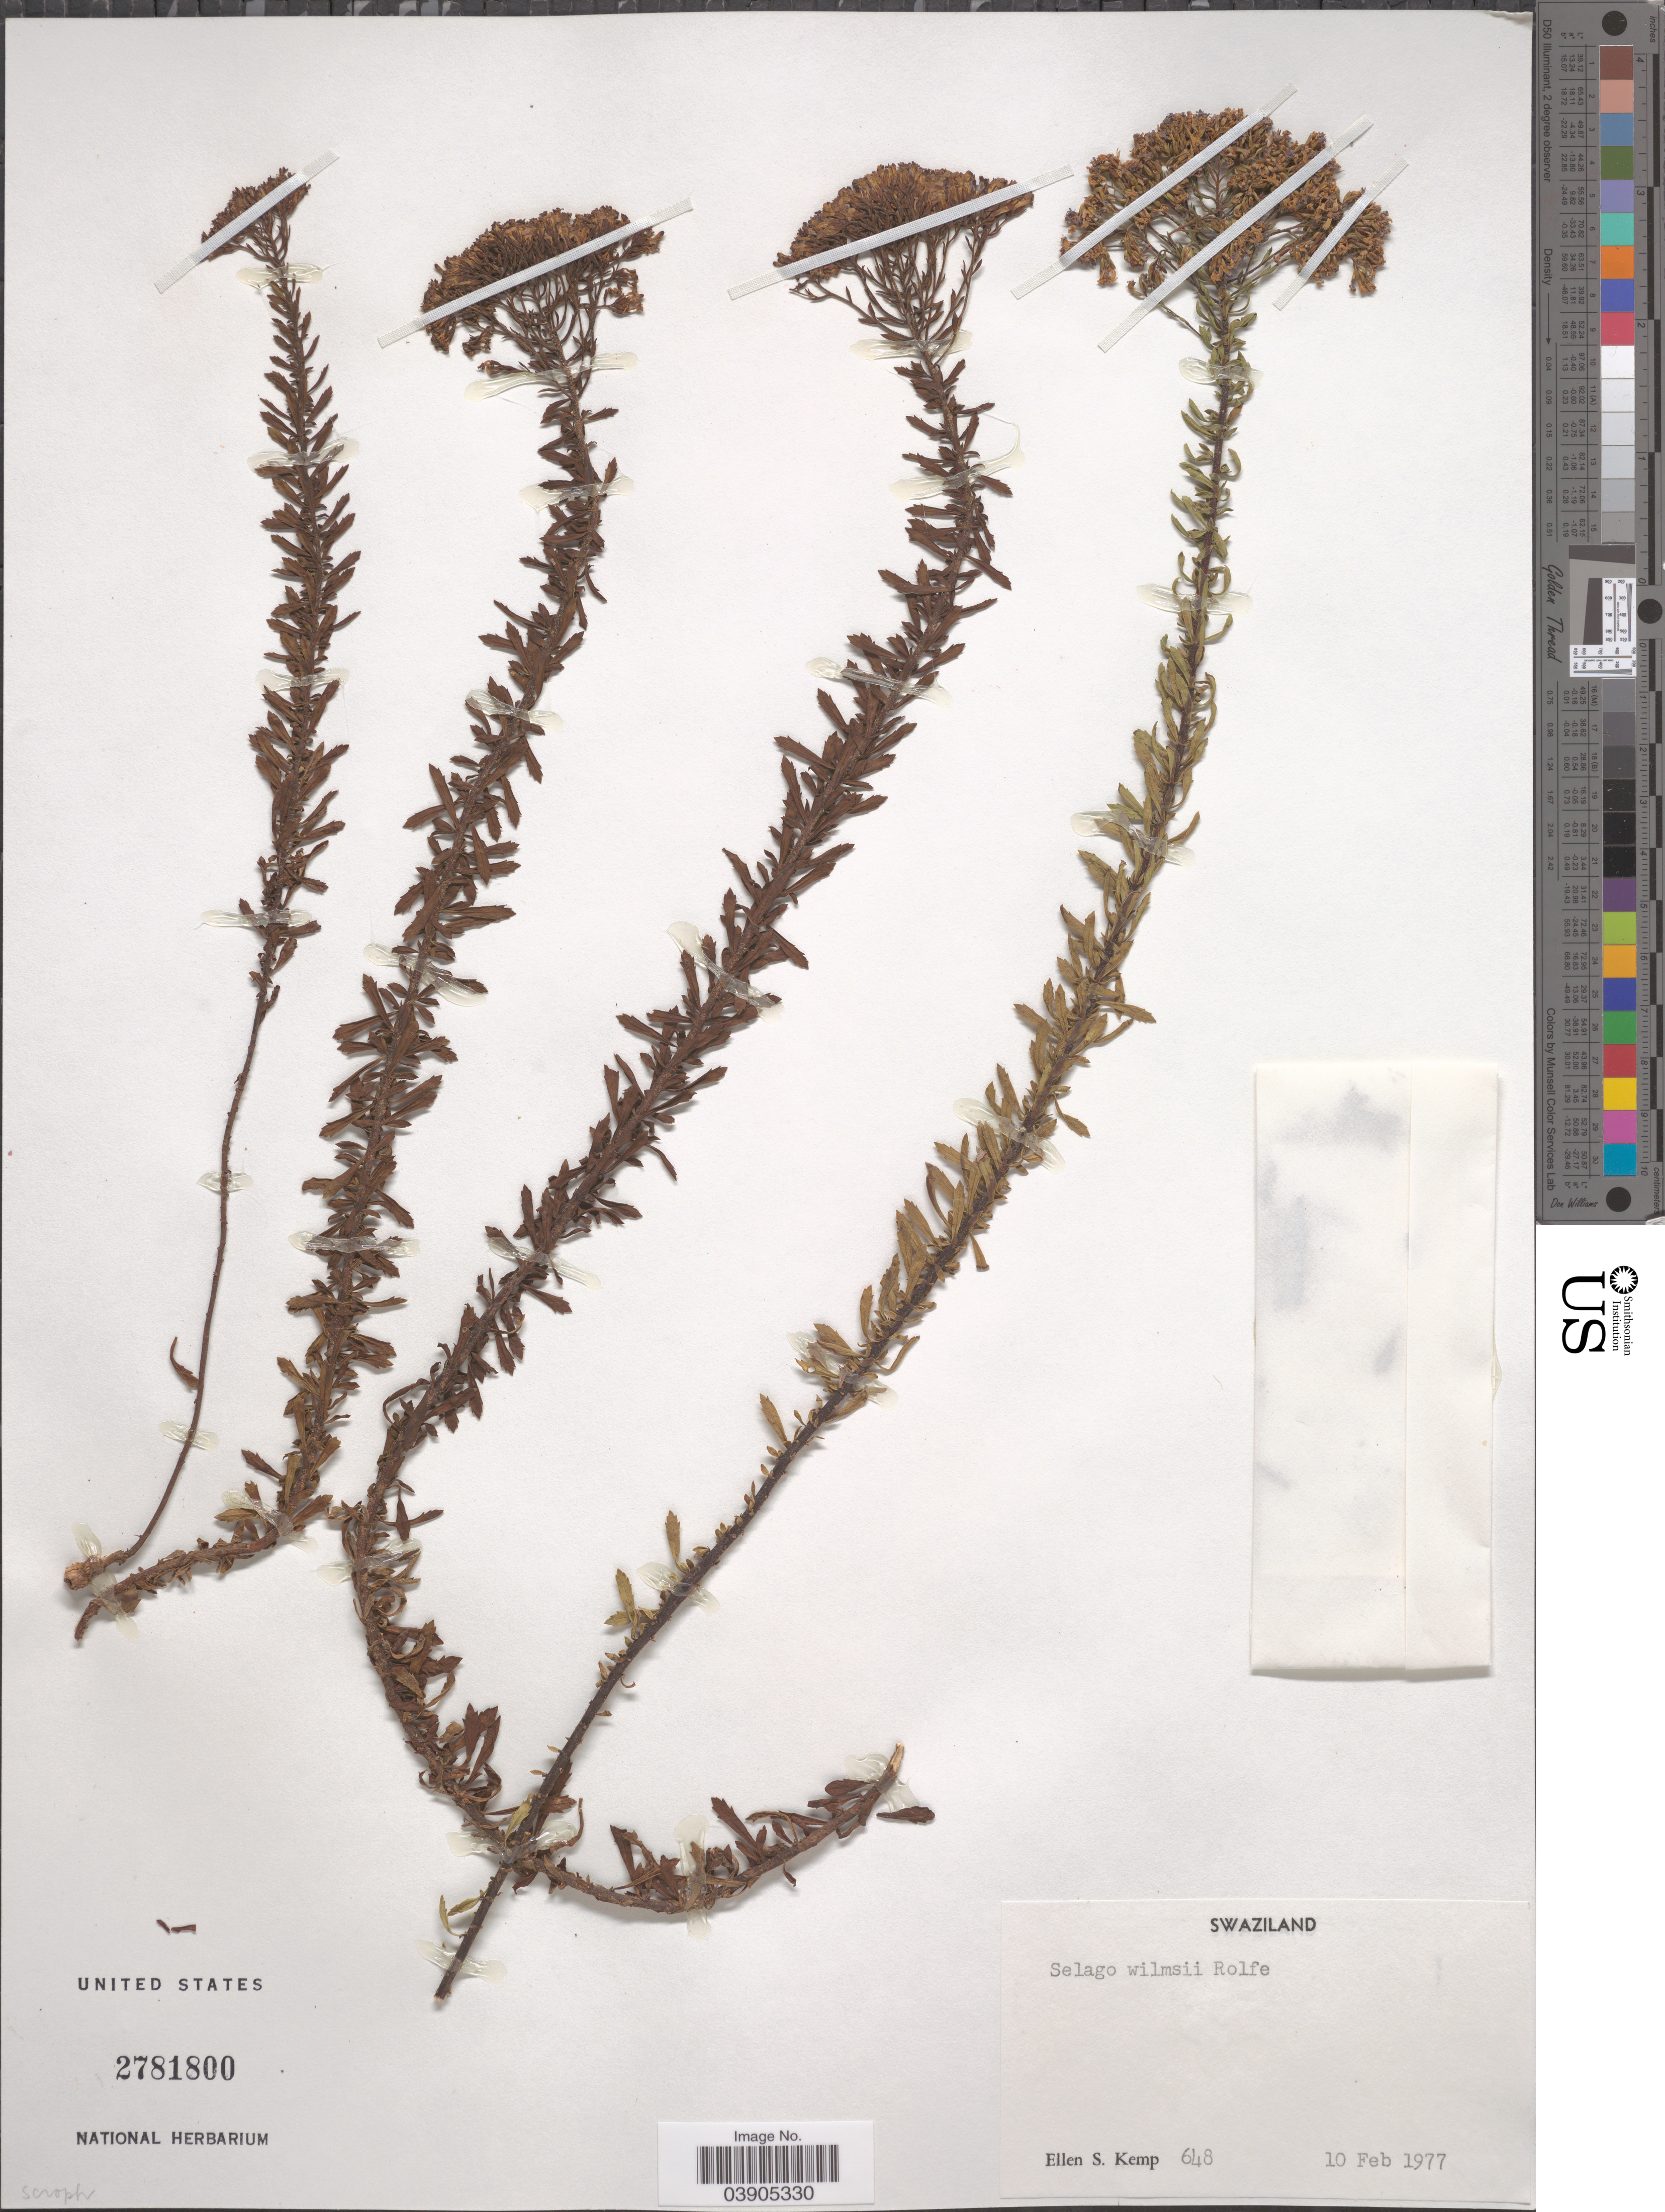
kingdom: Plantae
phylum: Tracheophyta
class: Magnoliopsida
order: Lamiales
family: Scrophulariaceae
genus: Selago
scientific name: Selago wilmsii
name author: Rolfe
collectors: E. S. Kemp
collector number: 648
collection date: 1977-02-10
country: Eswatini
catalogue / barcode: US 2781800